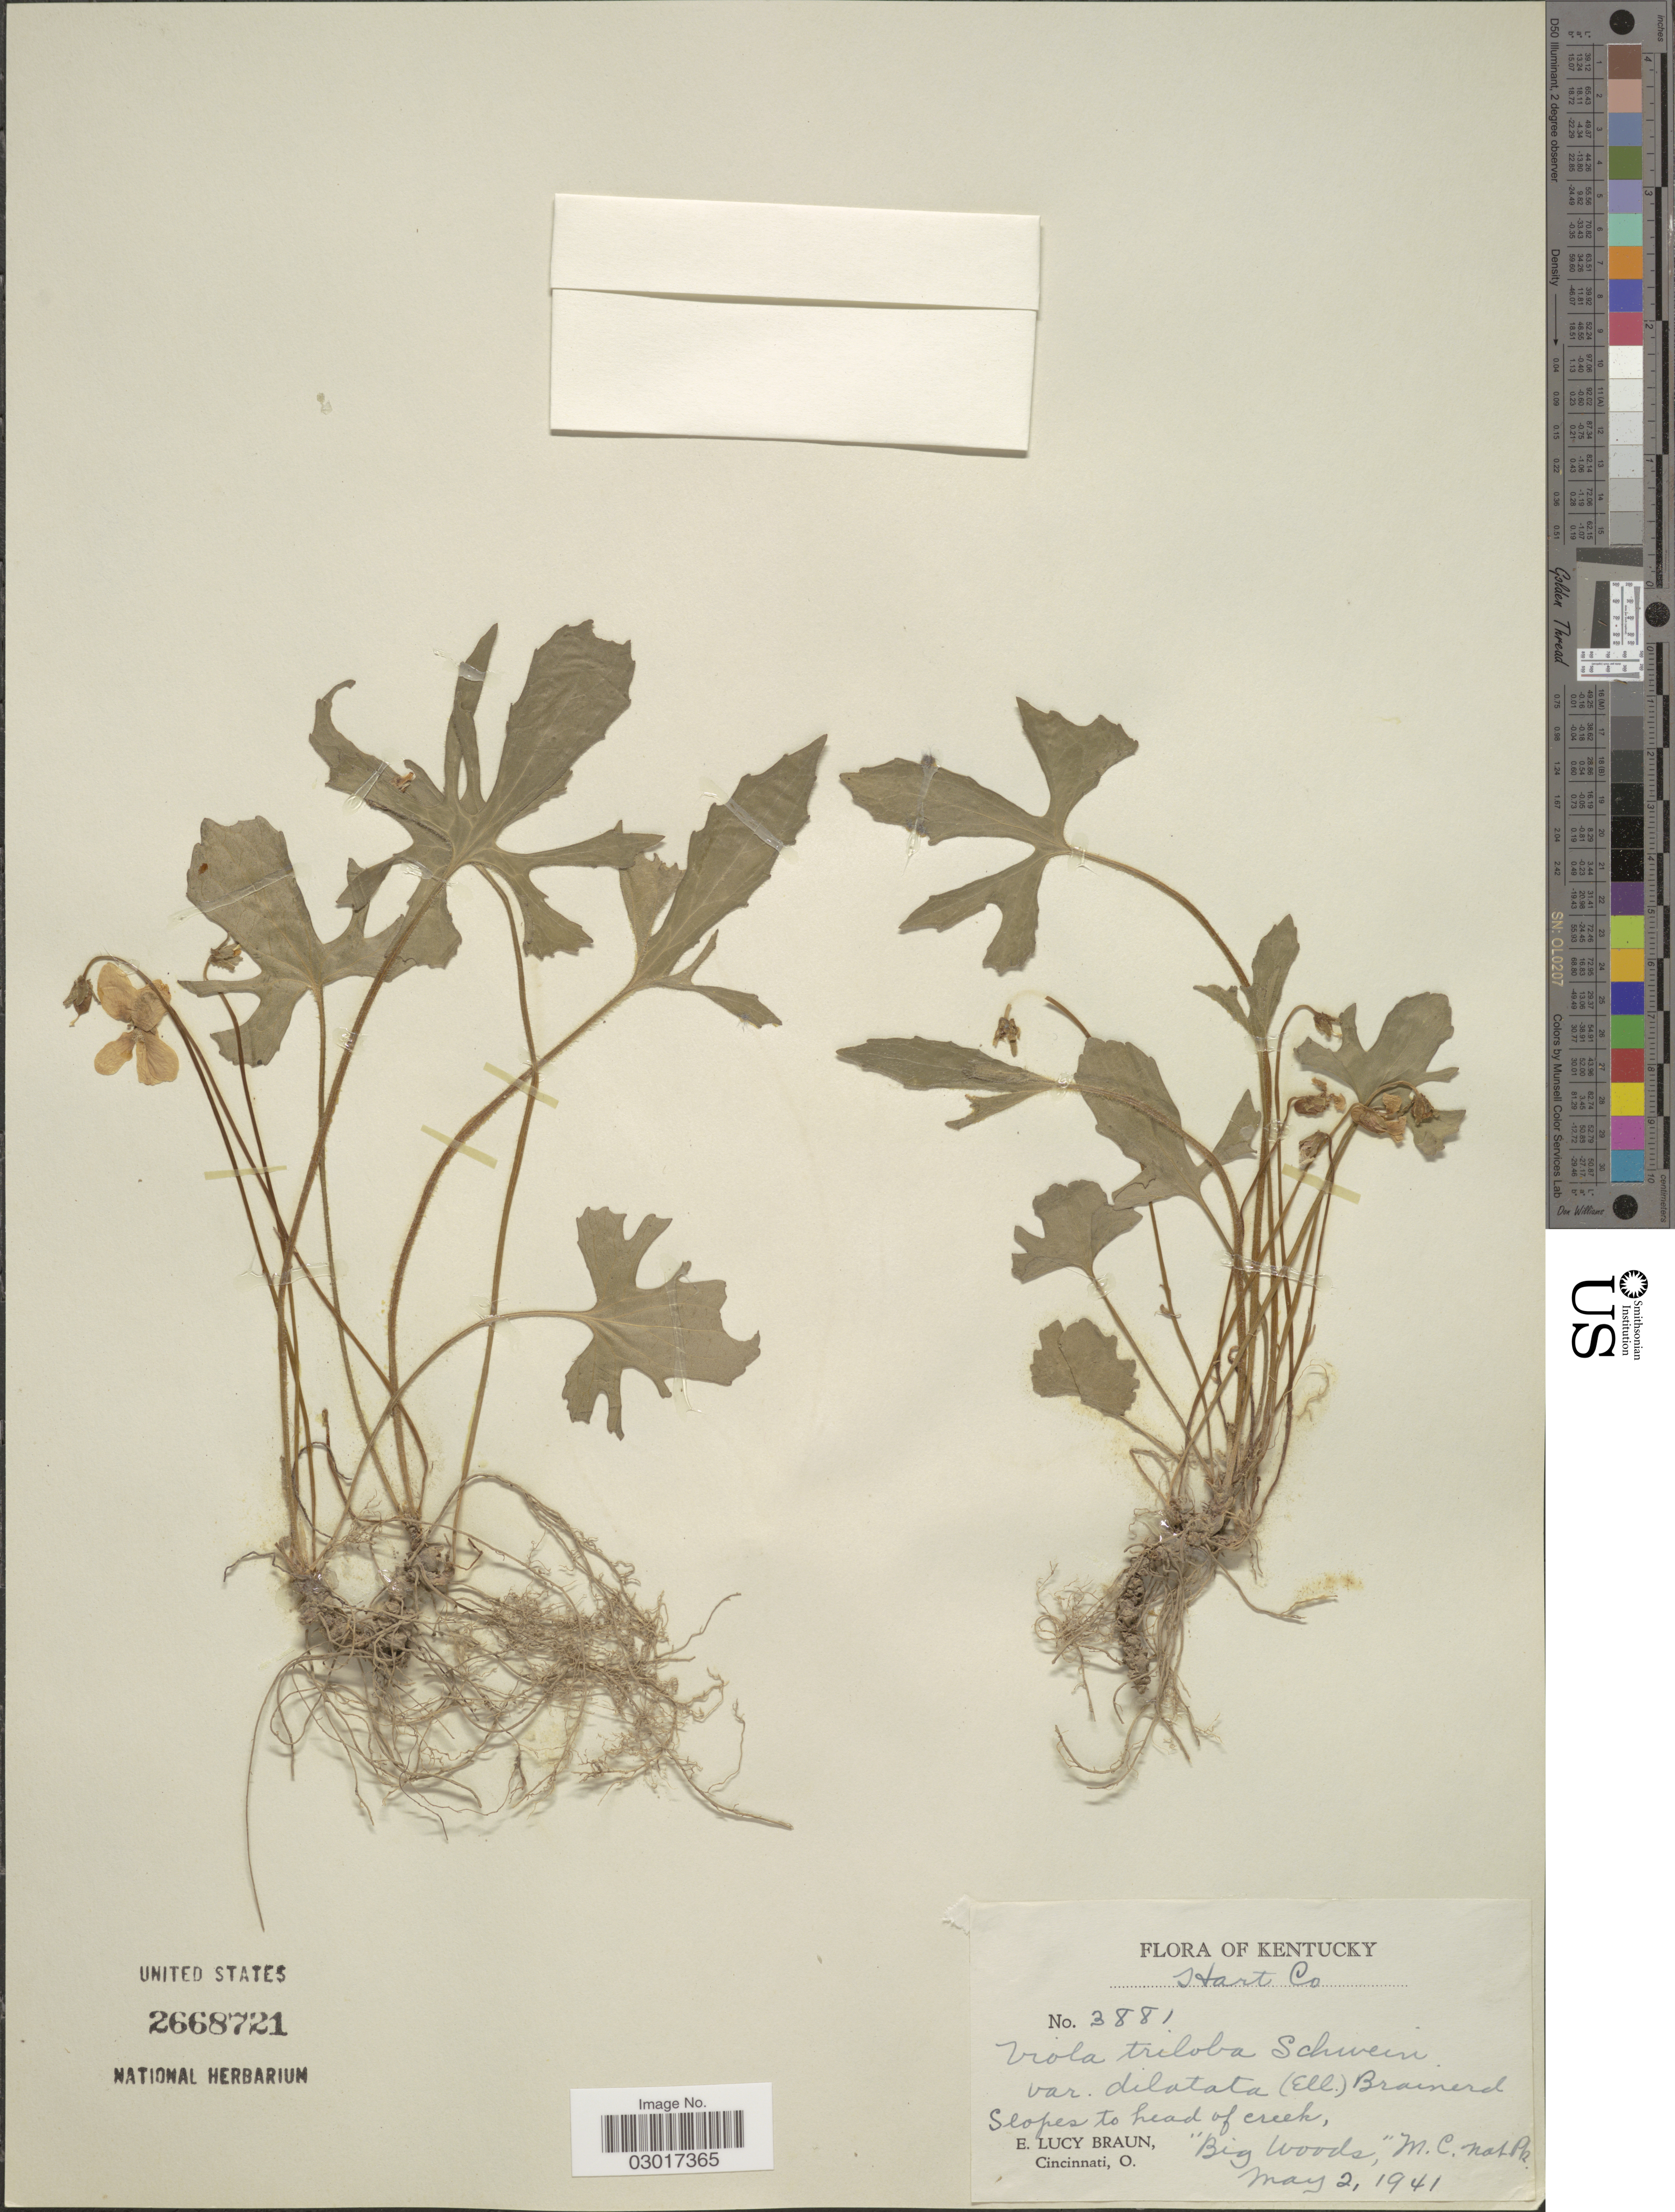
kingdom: Plantae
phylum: Tracheophyta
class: Magnoliopsida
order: Malpighiales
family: Violaceae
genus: Viola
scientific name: Viola triloba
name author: Schwein.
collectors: E. L. Braun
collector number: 3881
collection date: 1941-05-02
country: United States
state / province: Kentucky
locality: Hart Co., Slopes to head of creek, "Big Woods," M.C. nat Pk.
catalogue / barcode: US 2668721